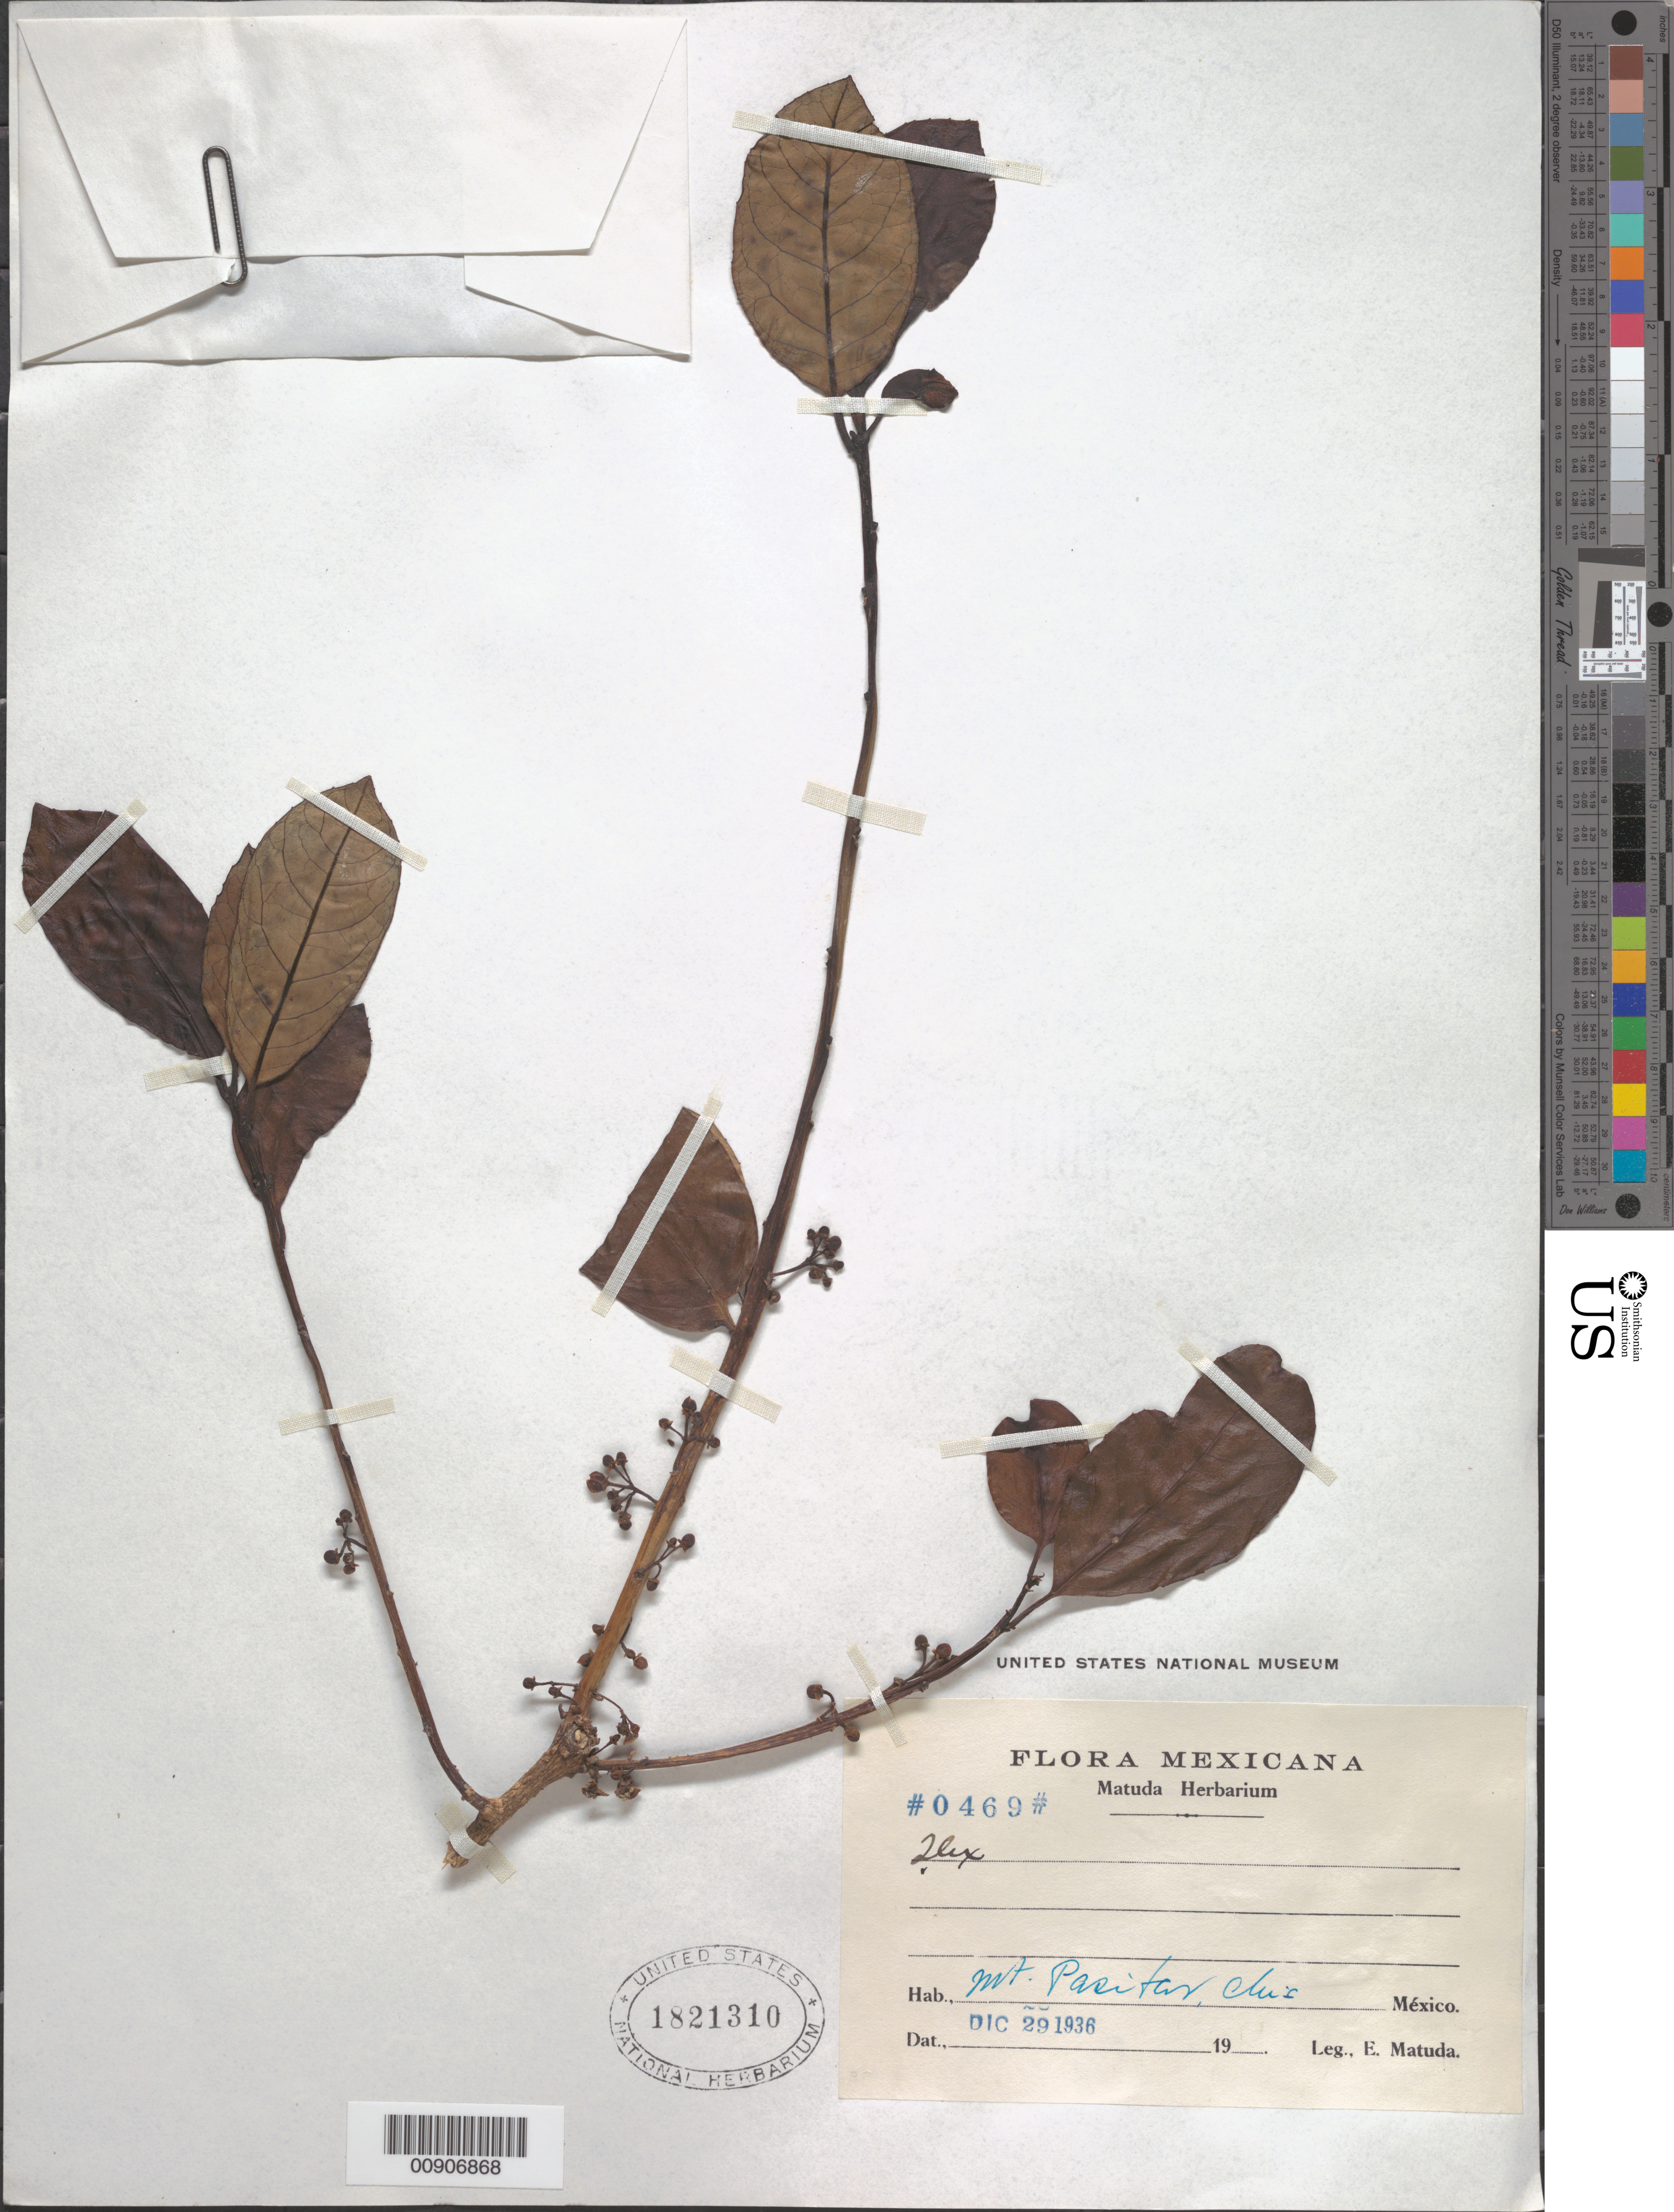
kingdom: Plantae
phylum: Tracheophyta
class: Magnoliopsida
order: Aquifoliales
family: Aquifoliaceae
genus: Ilex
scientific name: Ilex sp.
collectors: E. Matuda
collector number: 0469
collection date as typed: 29 Dec 1936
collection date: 1936-12-29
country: Mexico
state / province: Chiapas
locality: Mt. Pasitar, Chiapas.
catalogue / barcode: US 1821310